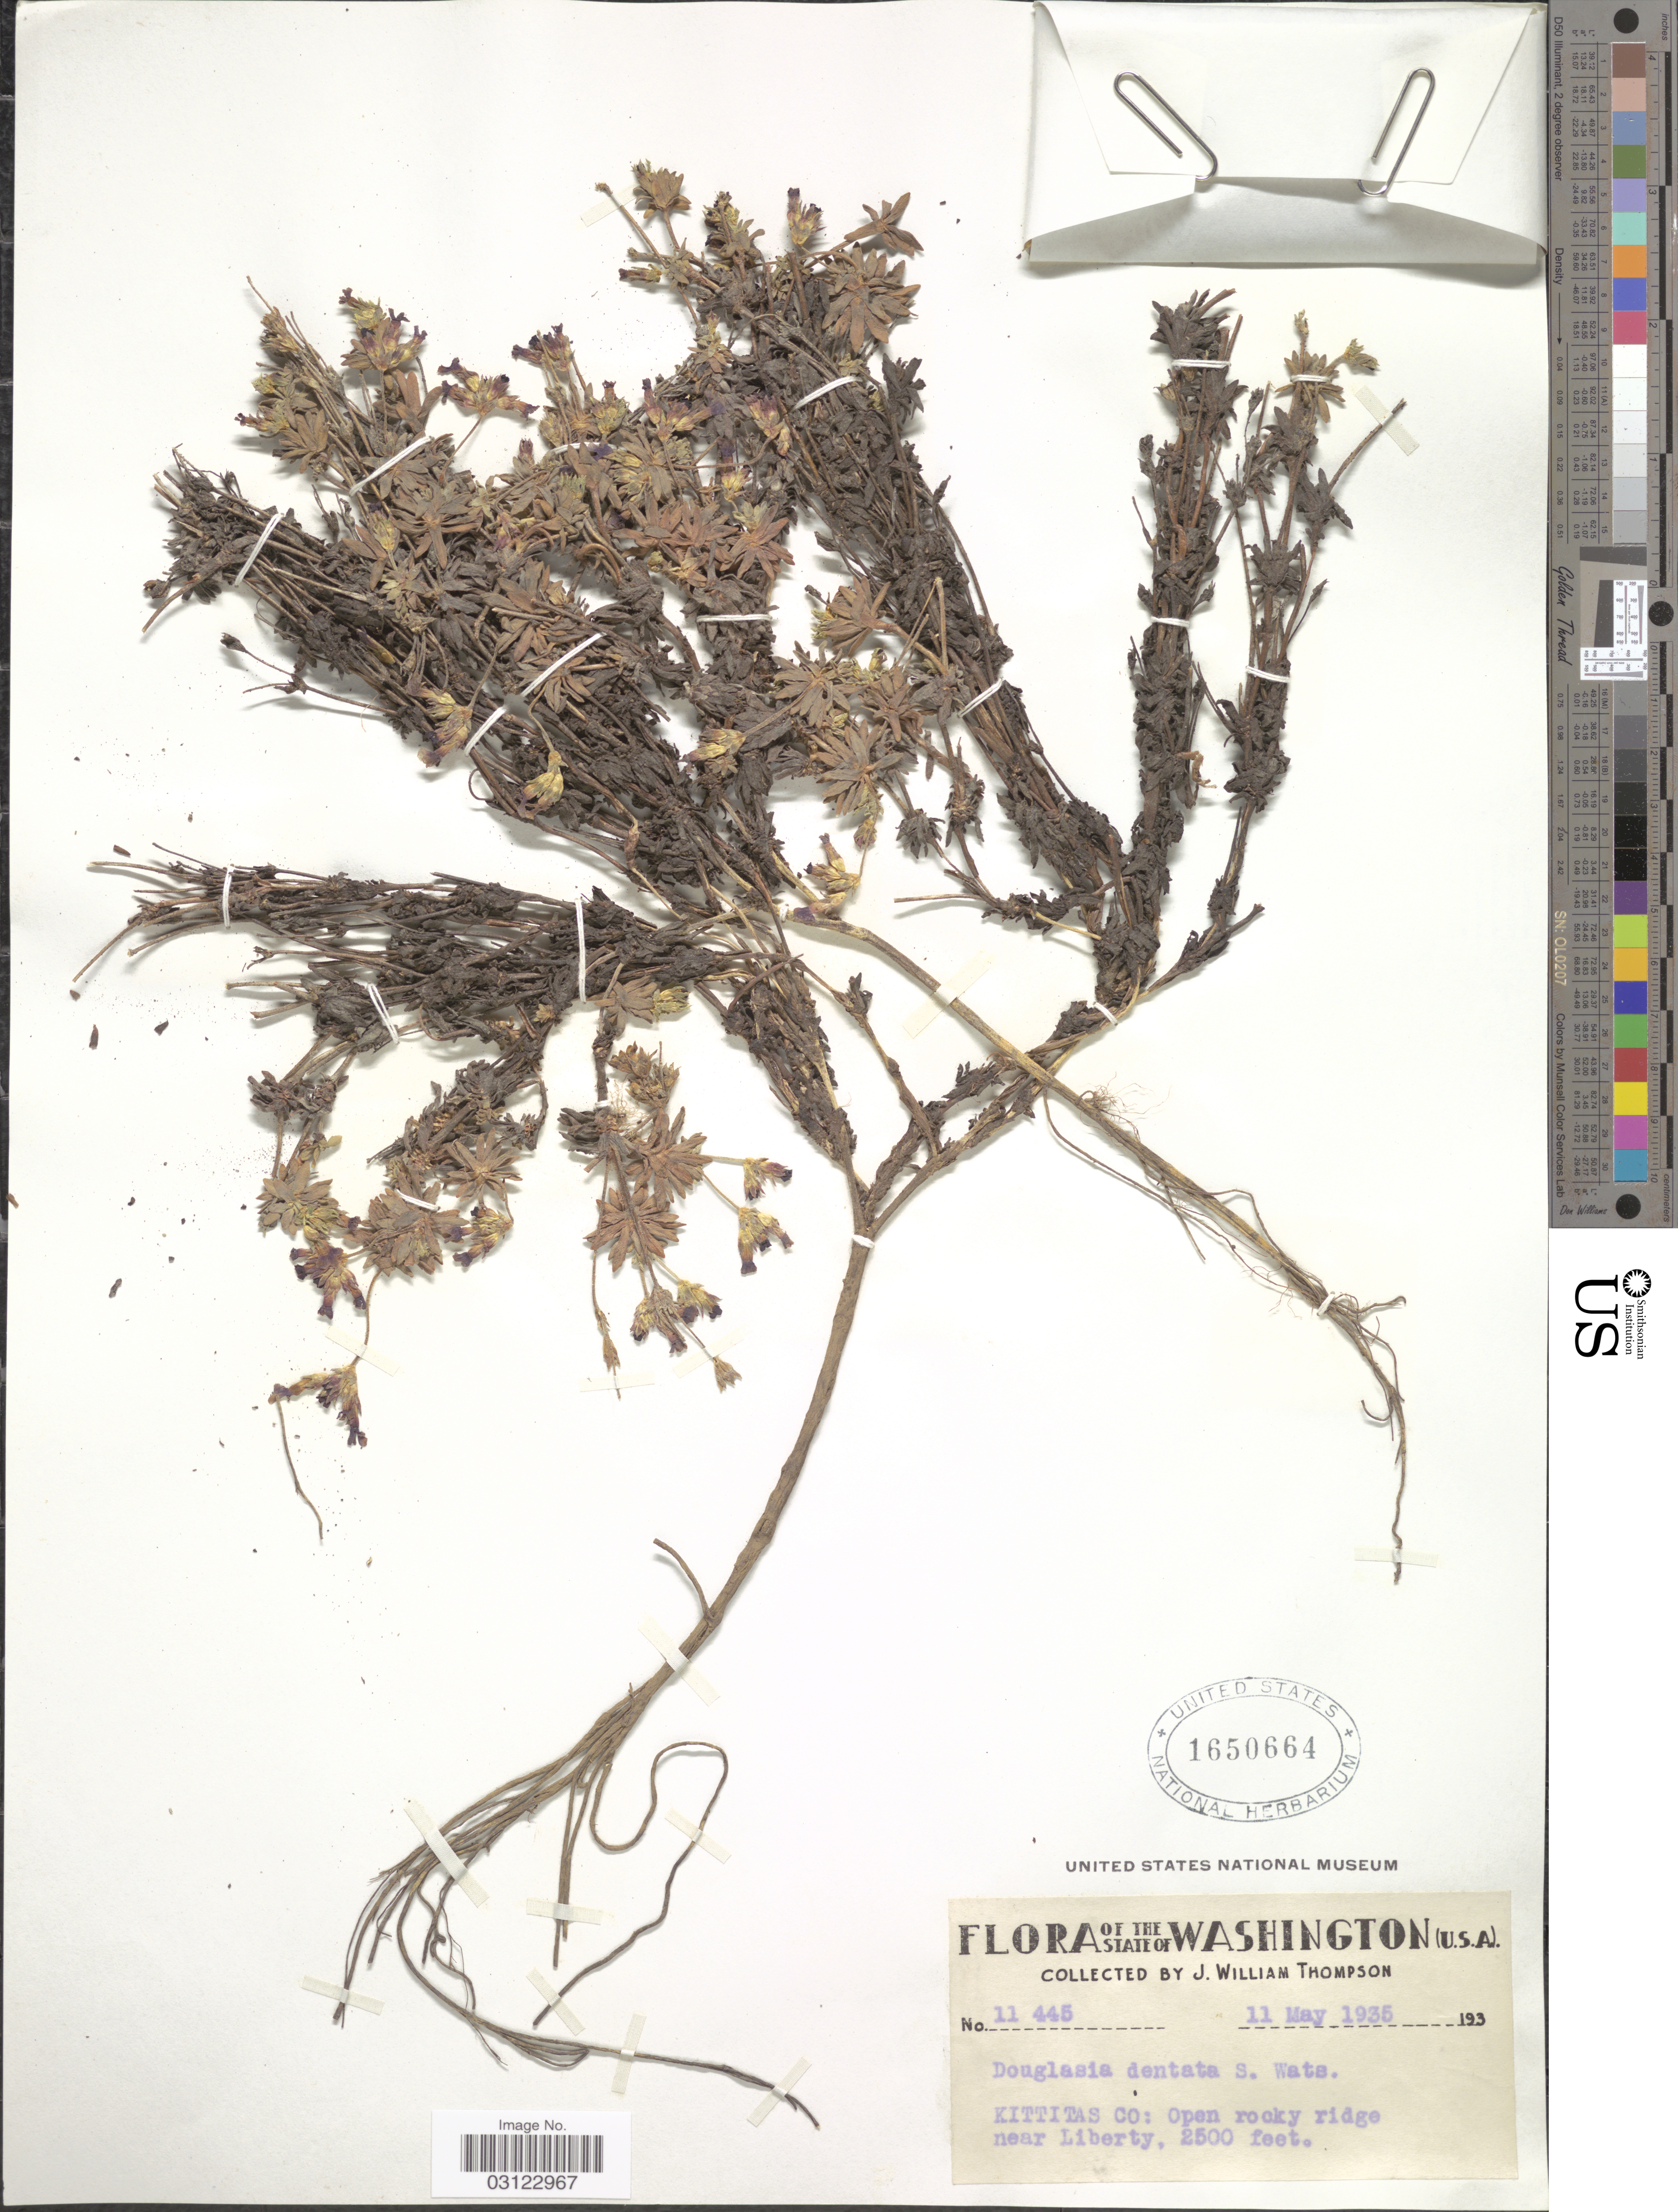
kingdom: Plantae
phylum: Tracheophyta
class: Magnoliopsida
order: Ericales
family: Primulaceae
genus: Douglasia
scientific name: Douglasia dentata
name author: S. Watson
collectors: J. W. Thompson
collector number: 11445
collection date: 1935-05-11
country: United States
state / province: Washington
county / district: Kittitas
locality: Kittitas Co: Open rocky ridge near Liberty.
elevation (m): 762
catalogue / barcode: US 1650664